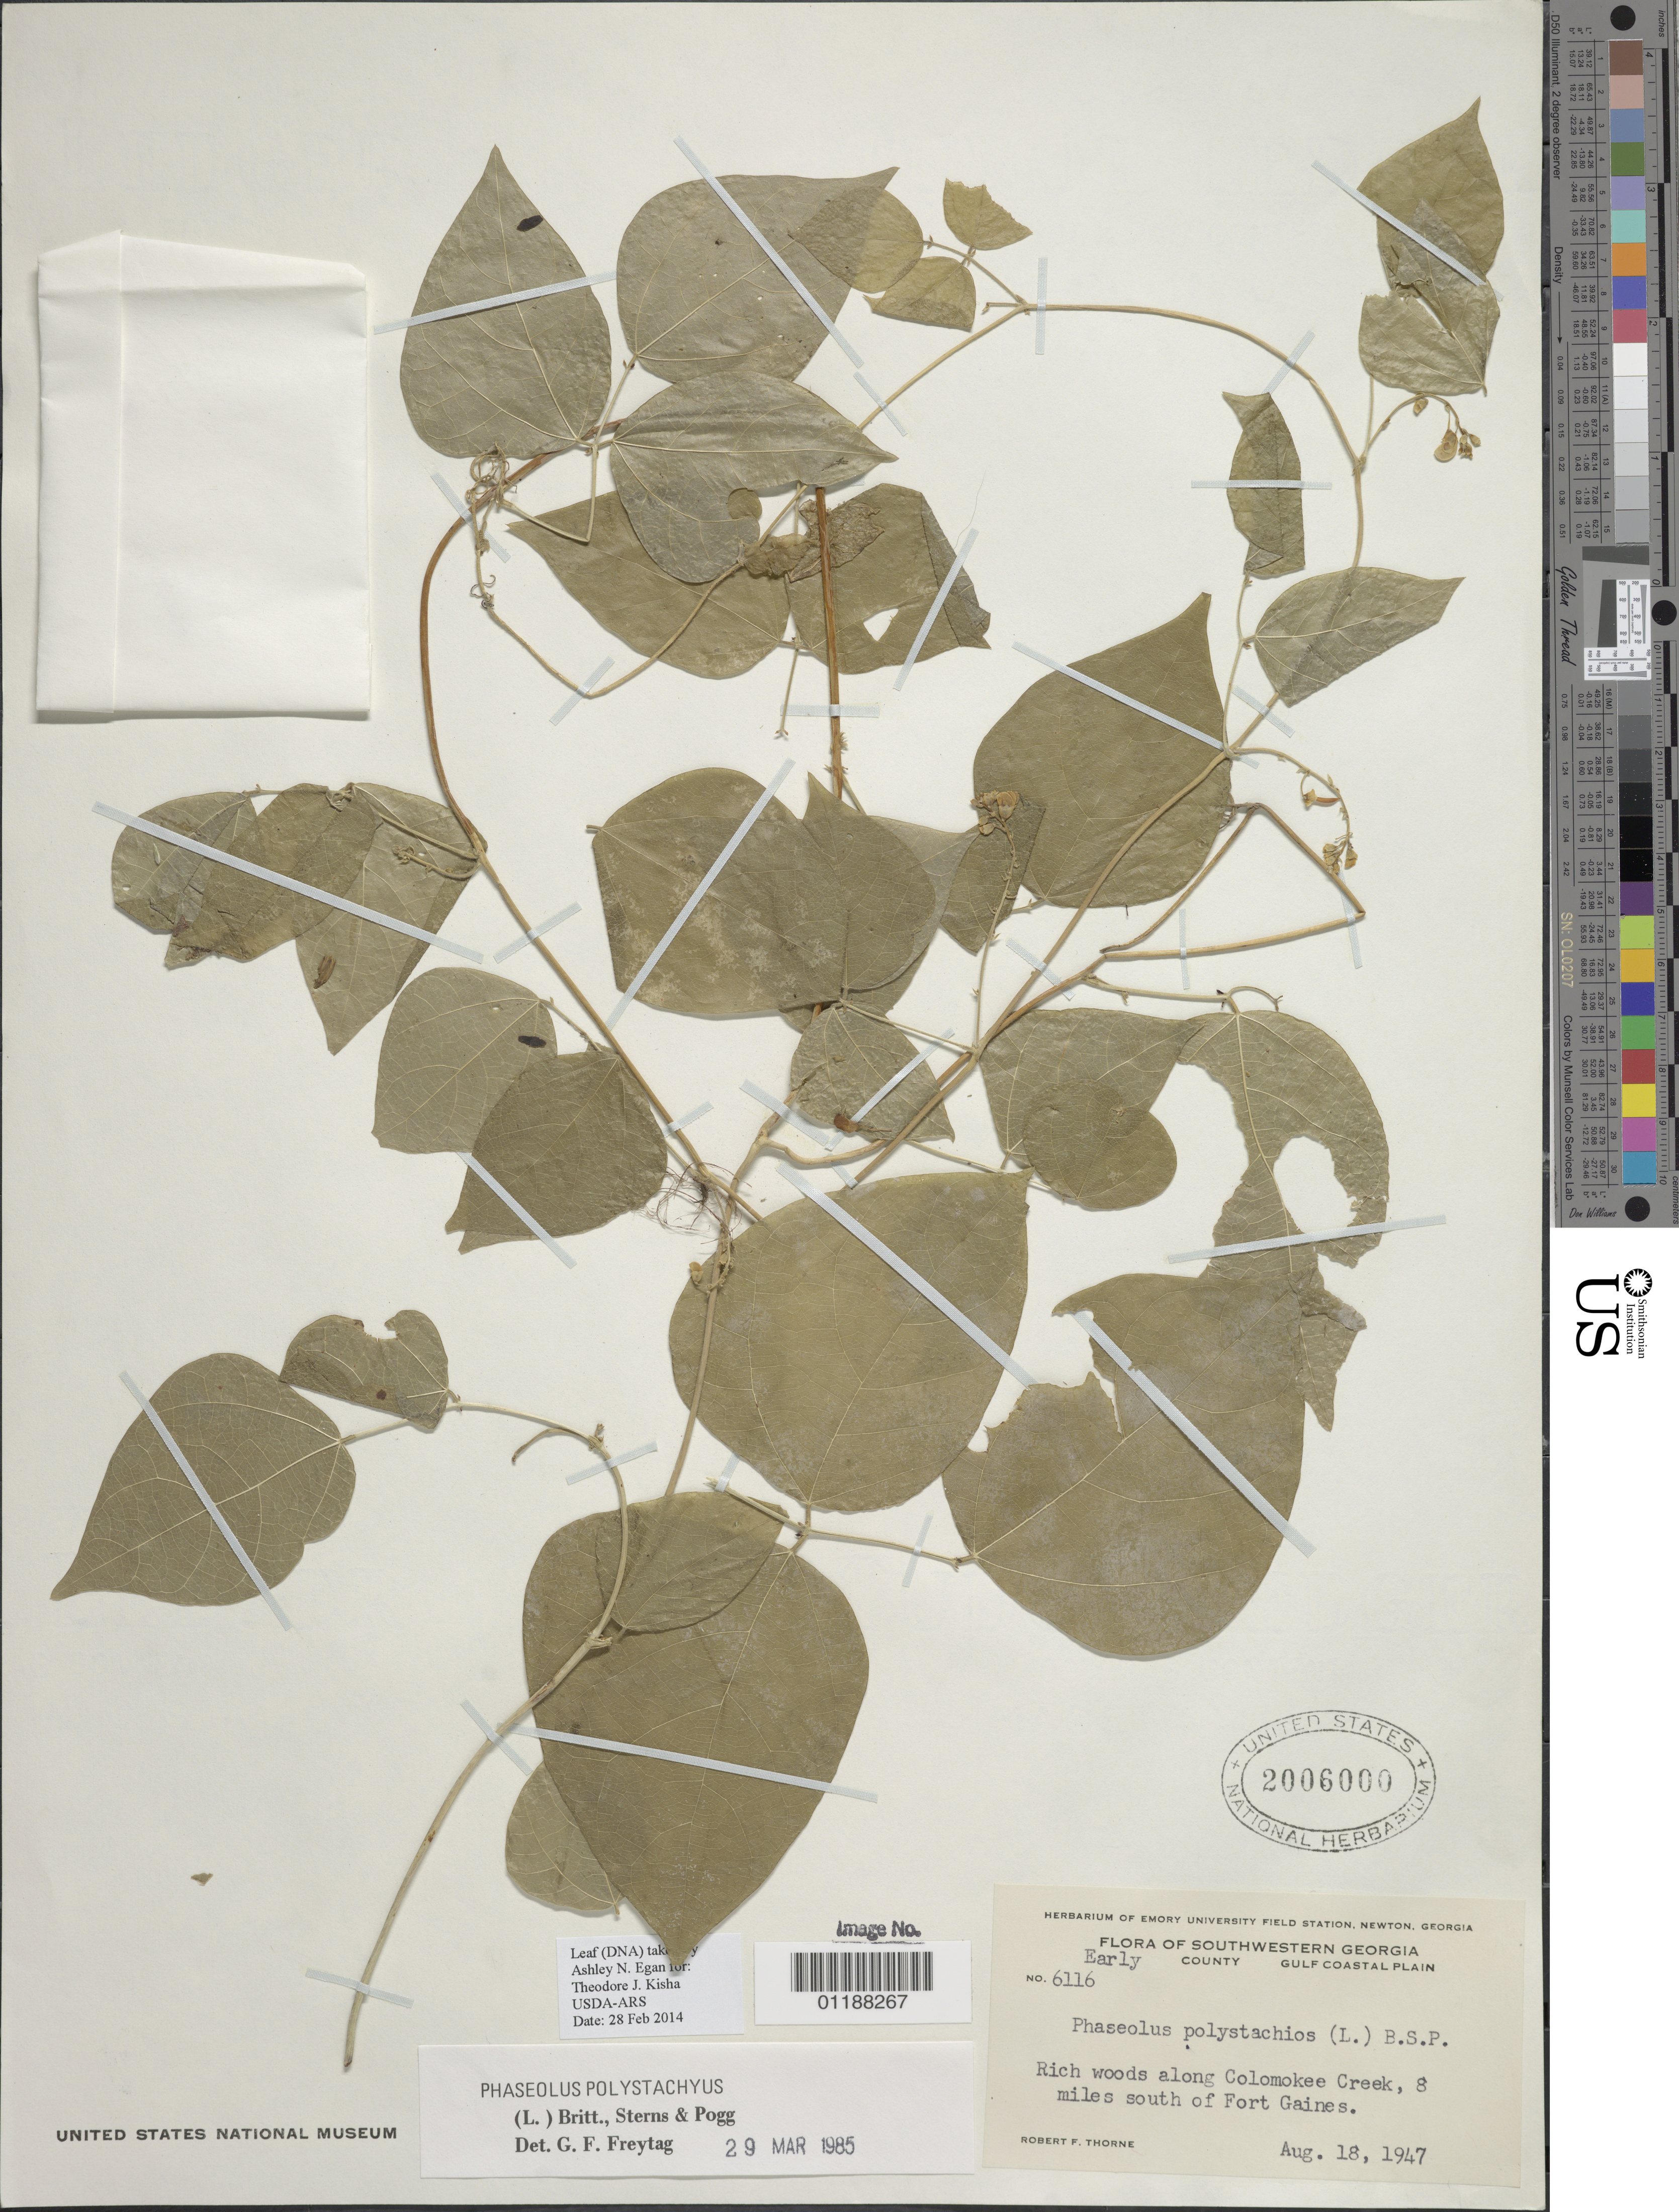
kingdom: Plantae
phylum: Tracheophyta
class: Magnoliopsida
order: Fabales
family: Fabaceae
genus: Phaseolus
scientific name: Phaseolus polystachios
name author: (L.) Britton, Stearns & Poggenb.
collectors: R. F. Thorne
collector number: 6116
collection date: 1947-08-18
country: United States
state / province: Georgia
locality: Southwestern Georgia, Early County, Gulf Coastal Plain, rich woods along Colomokee Creek, 8 miles south of Fort Gaines.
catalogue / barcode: US 2006000